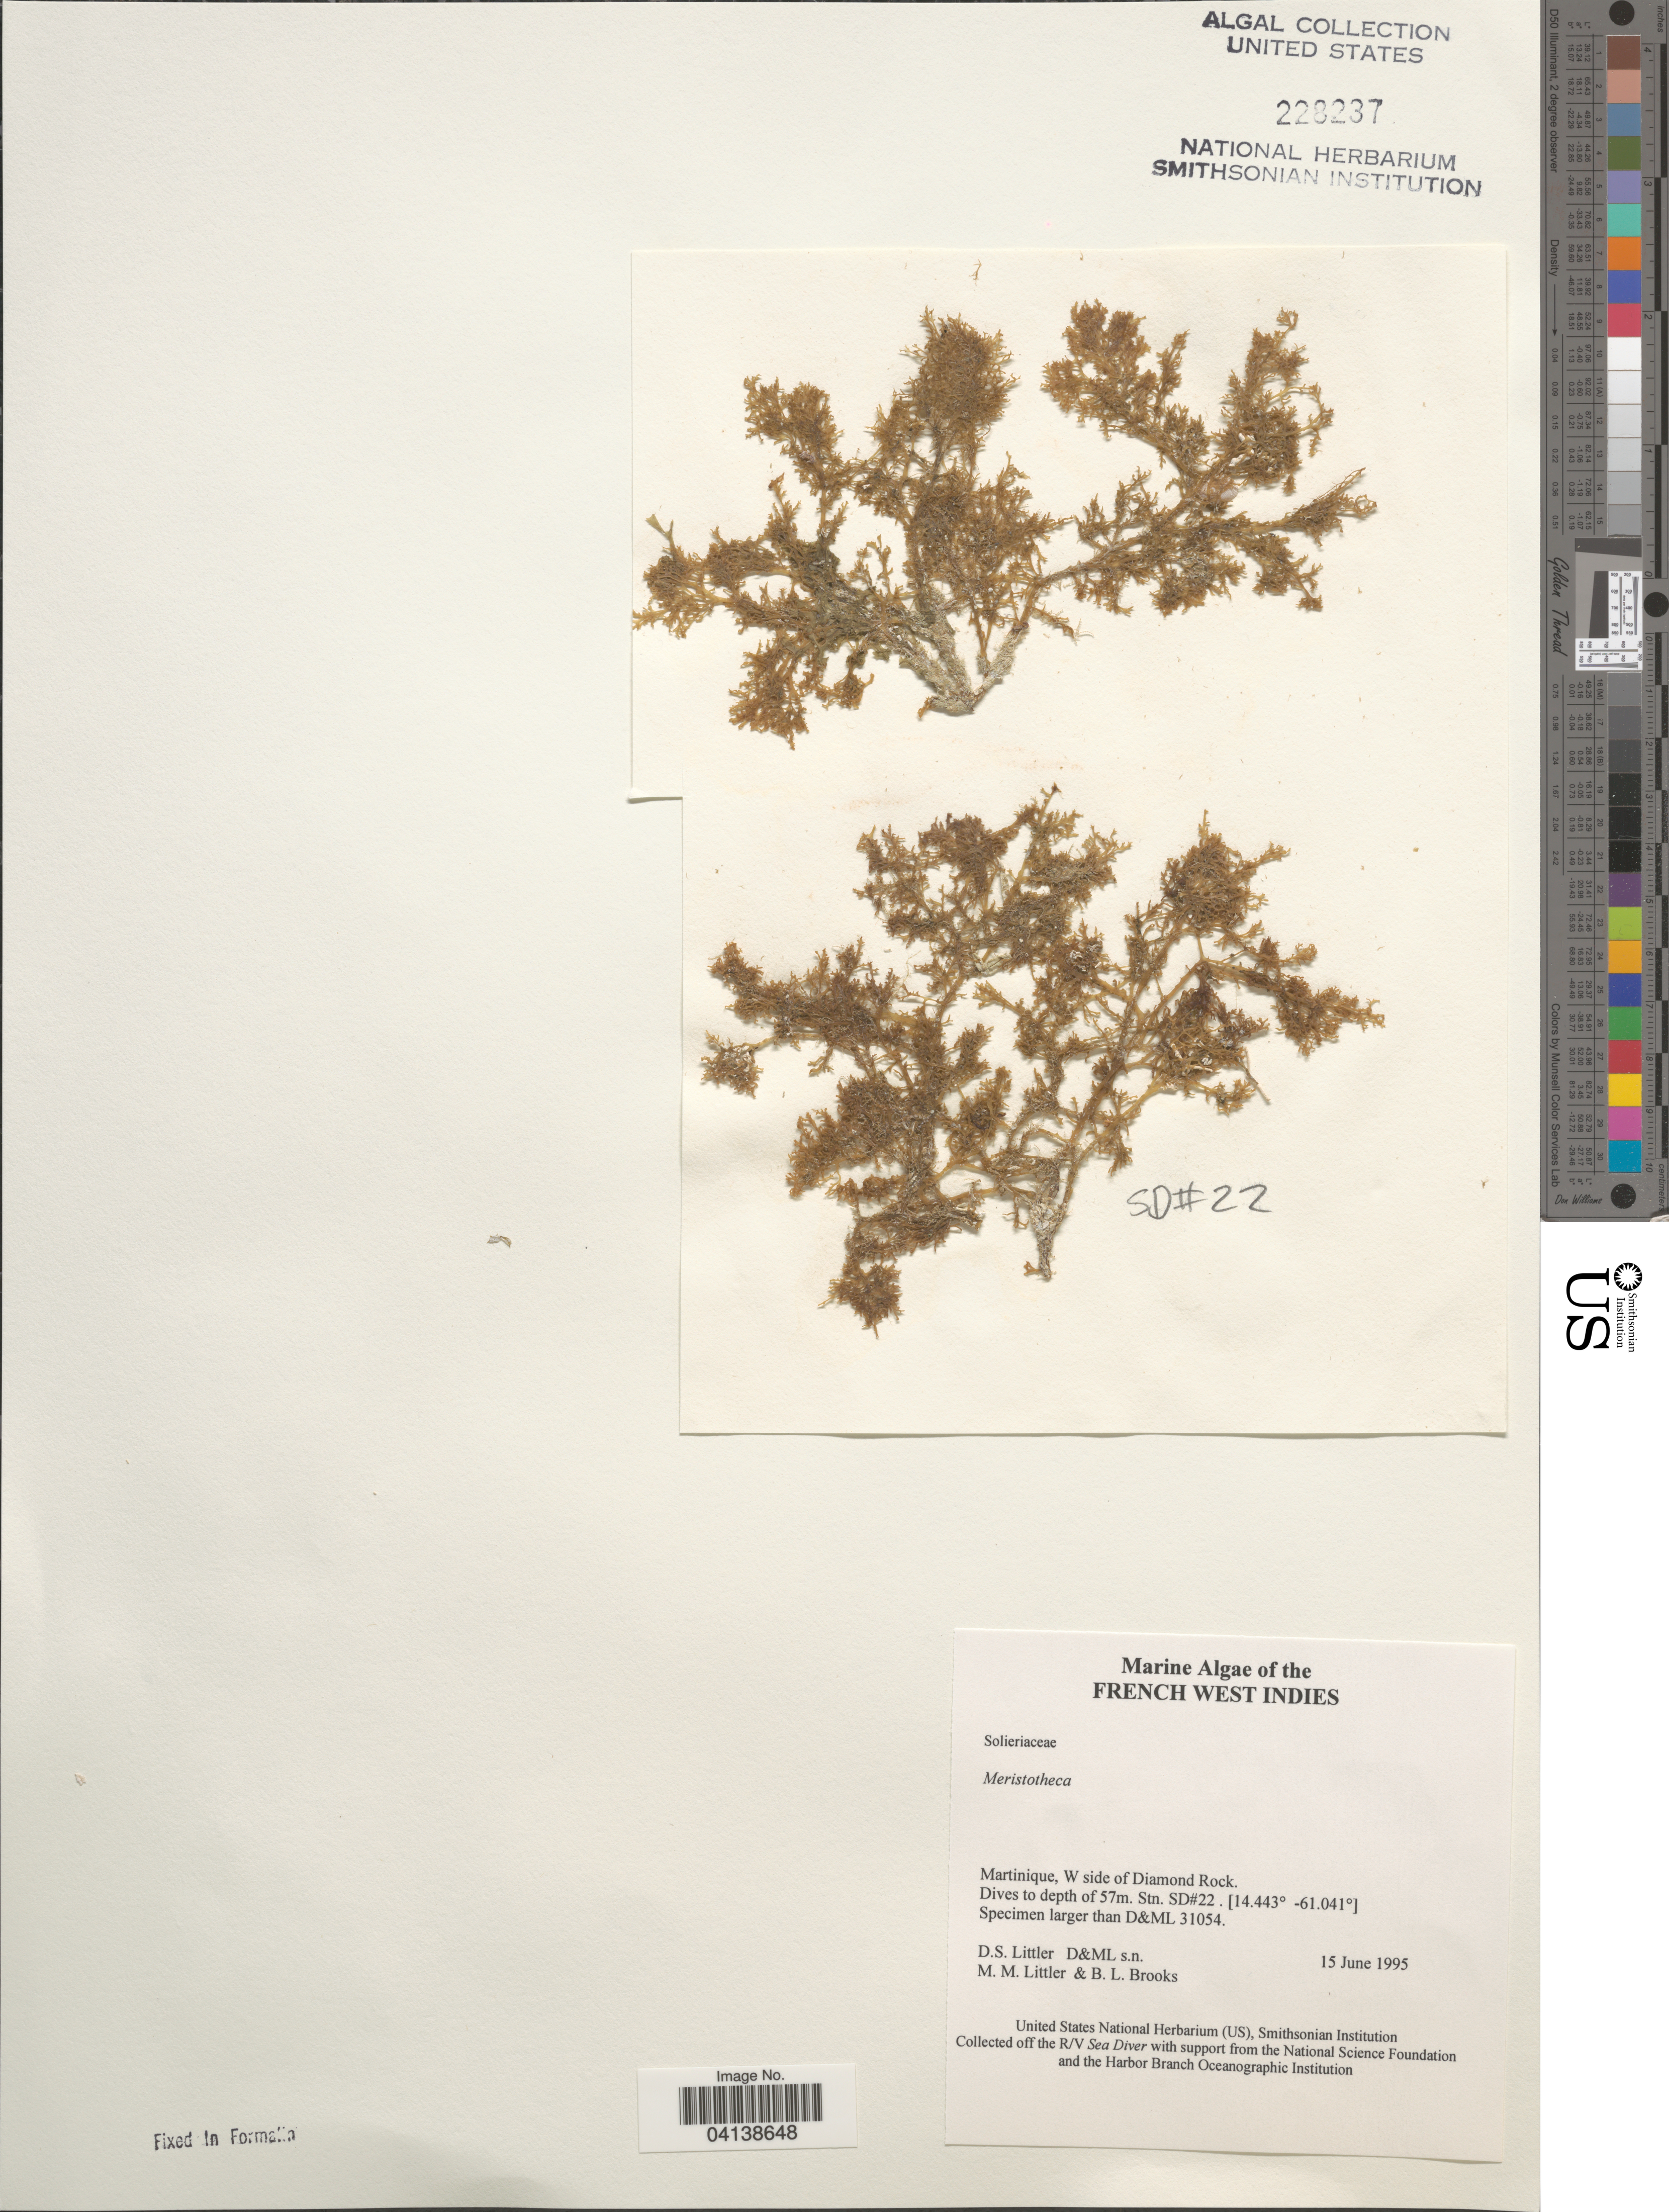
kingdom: Plantae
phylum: Rhodophyta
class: Florideophyceae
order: Gigartinales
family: Solieriaceae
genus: Meristotheca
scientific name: Meristotheca sp.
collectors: D. S. Littler & B. Brooks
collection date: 1995-06-15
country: Martinique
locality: French West Indies. W side of Diamond Rock. Stn. SD#22.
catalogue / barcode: US 228237